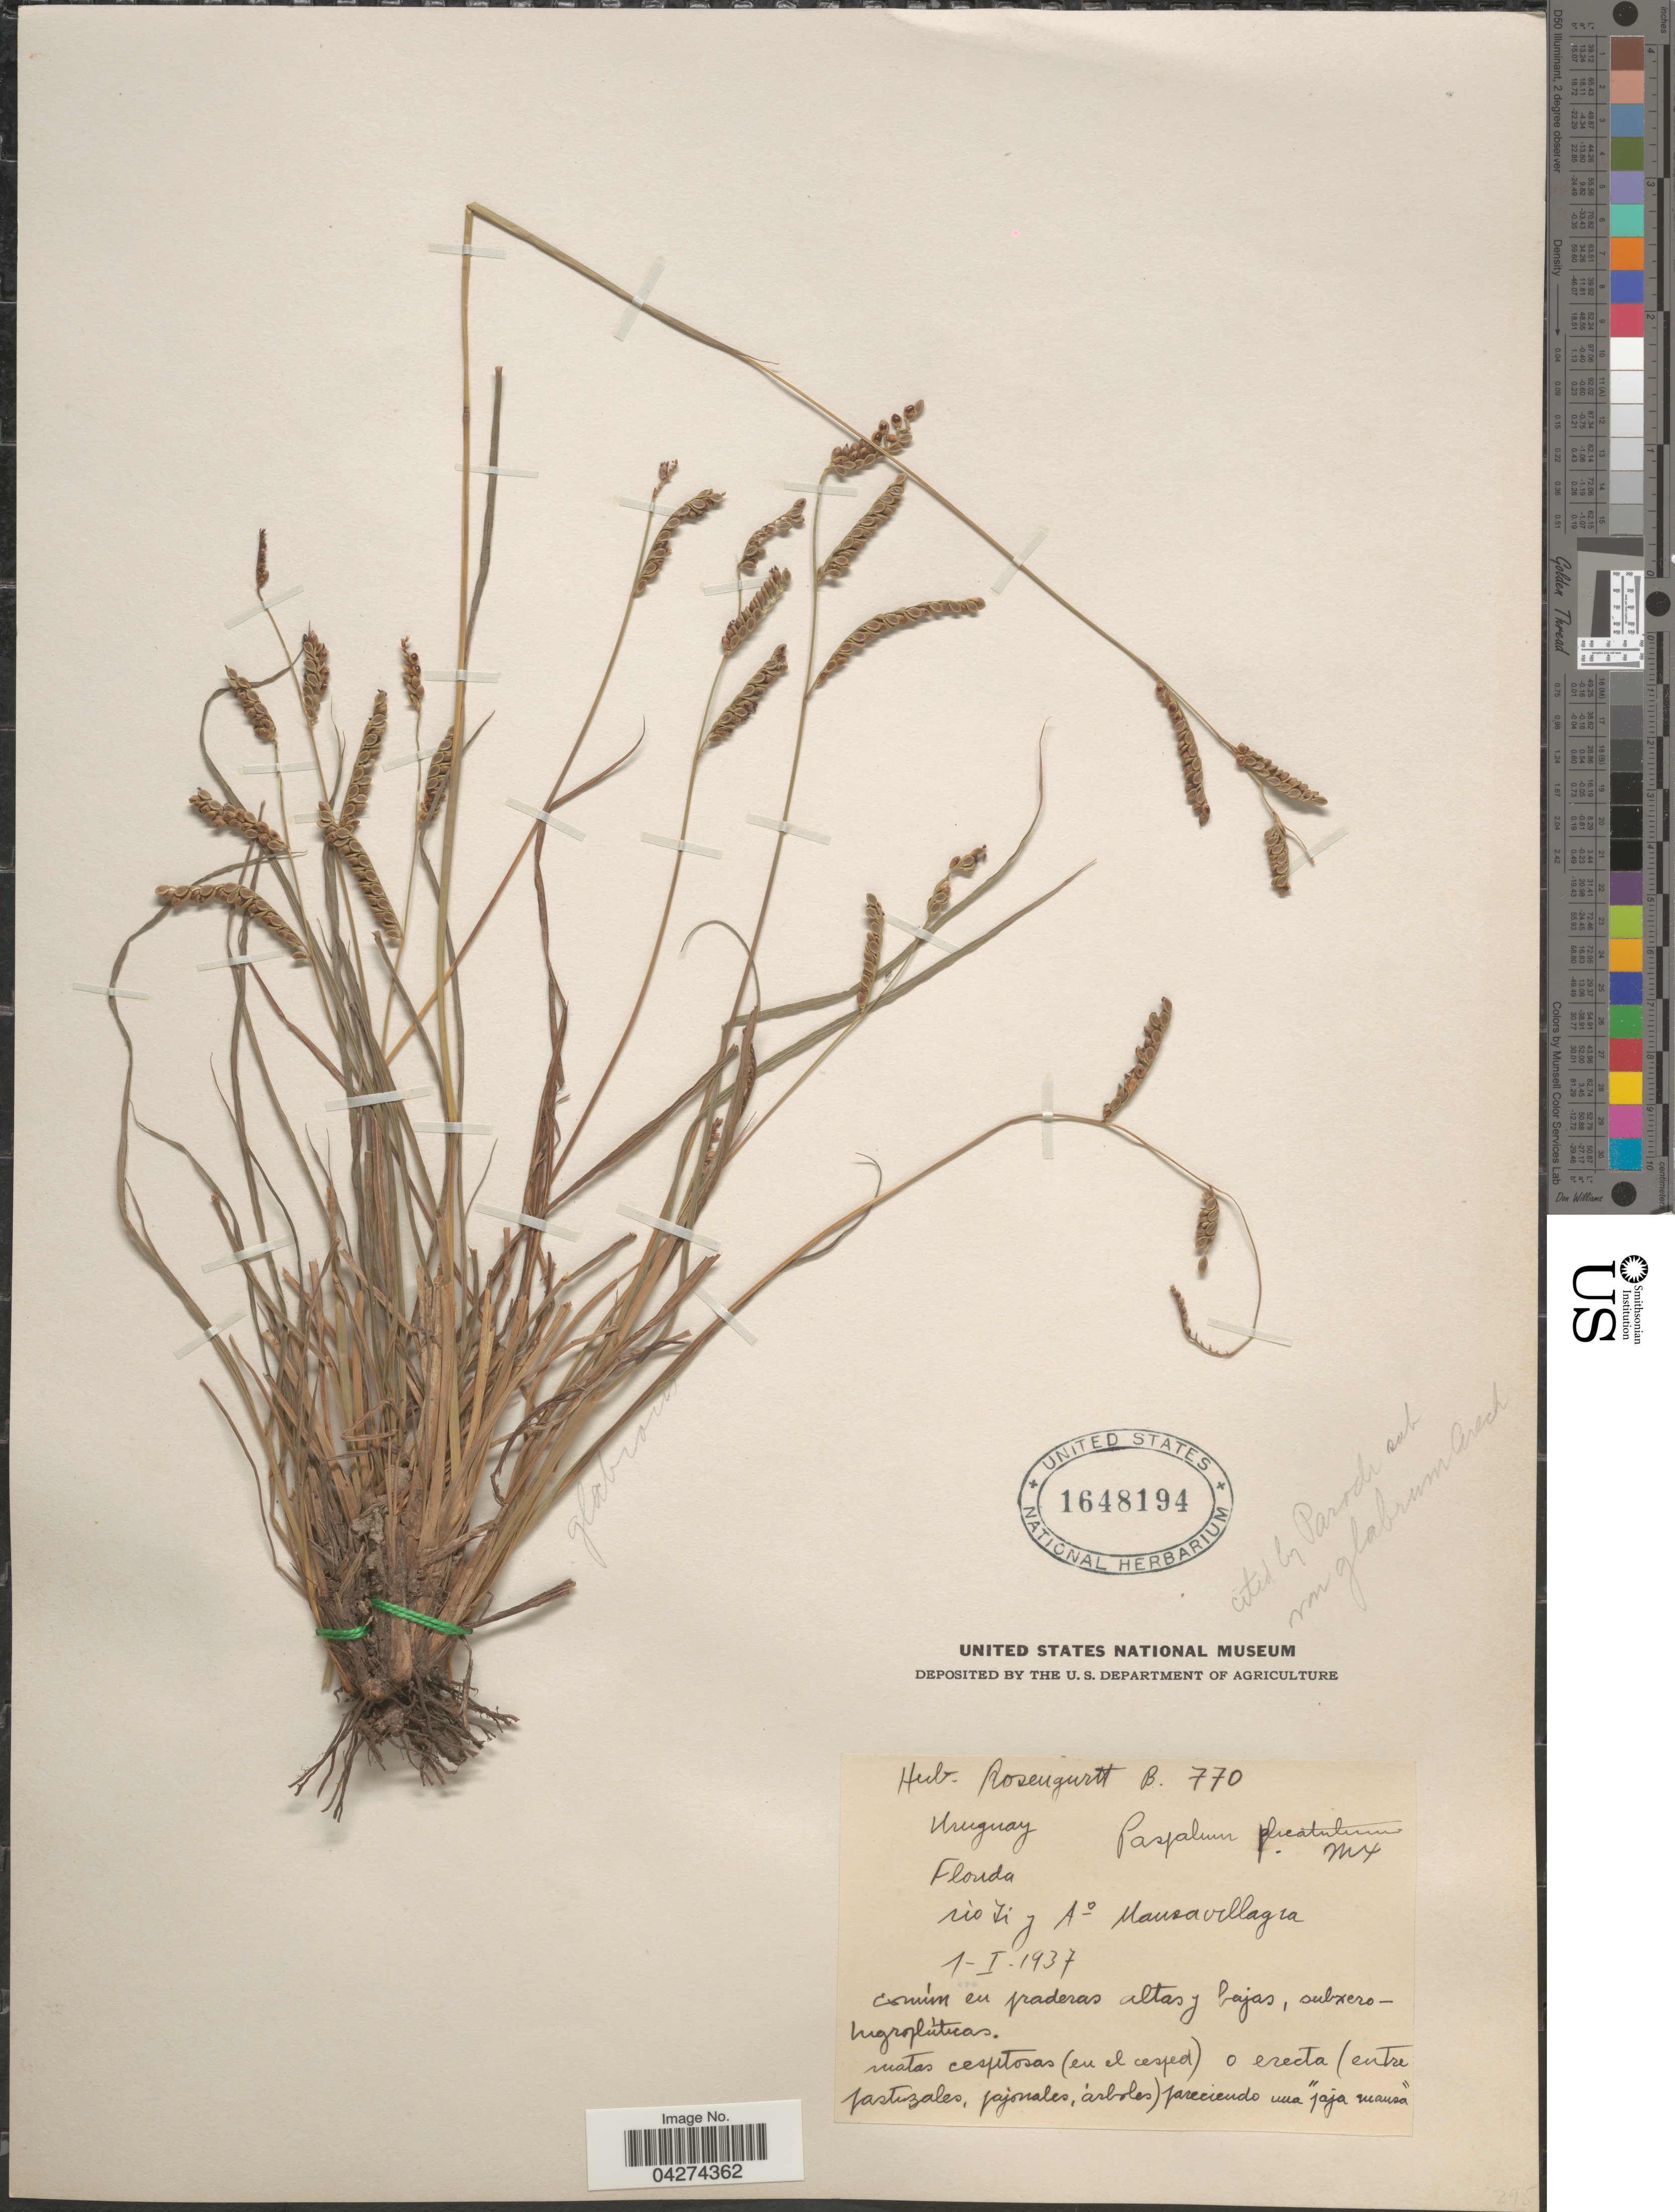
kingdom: Plantae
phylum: Tracheophyta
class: Liliopsida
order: Poales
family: Poaceae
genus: Paspalum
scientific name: Paspalum plicatulum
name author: Michx.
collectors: ex herb. Rosengurtt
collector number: B770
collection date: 1937-01-01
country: Uruguay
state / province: Florida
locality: Rìo Yi y Ao Mansavillagra.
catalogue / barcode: US 1648194